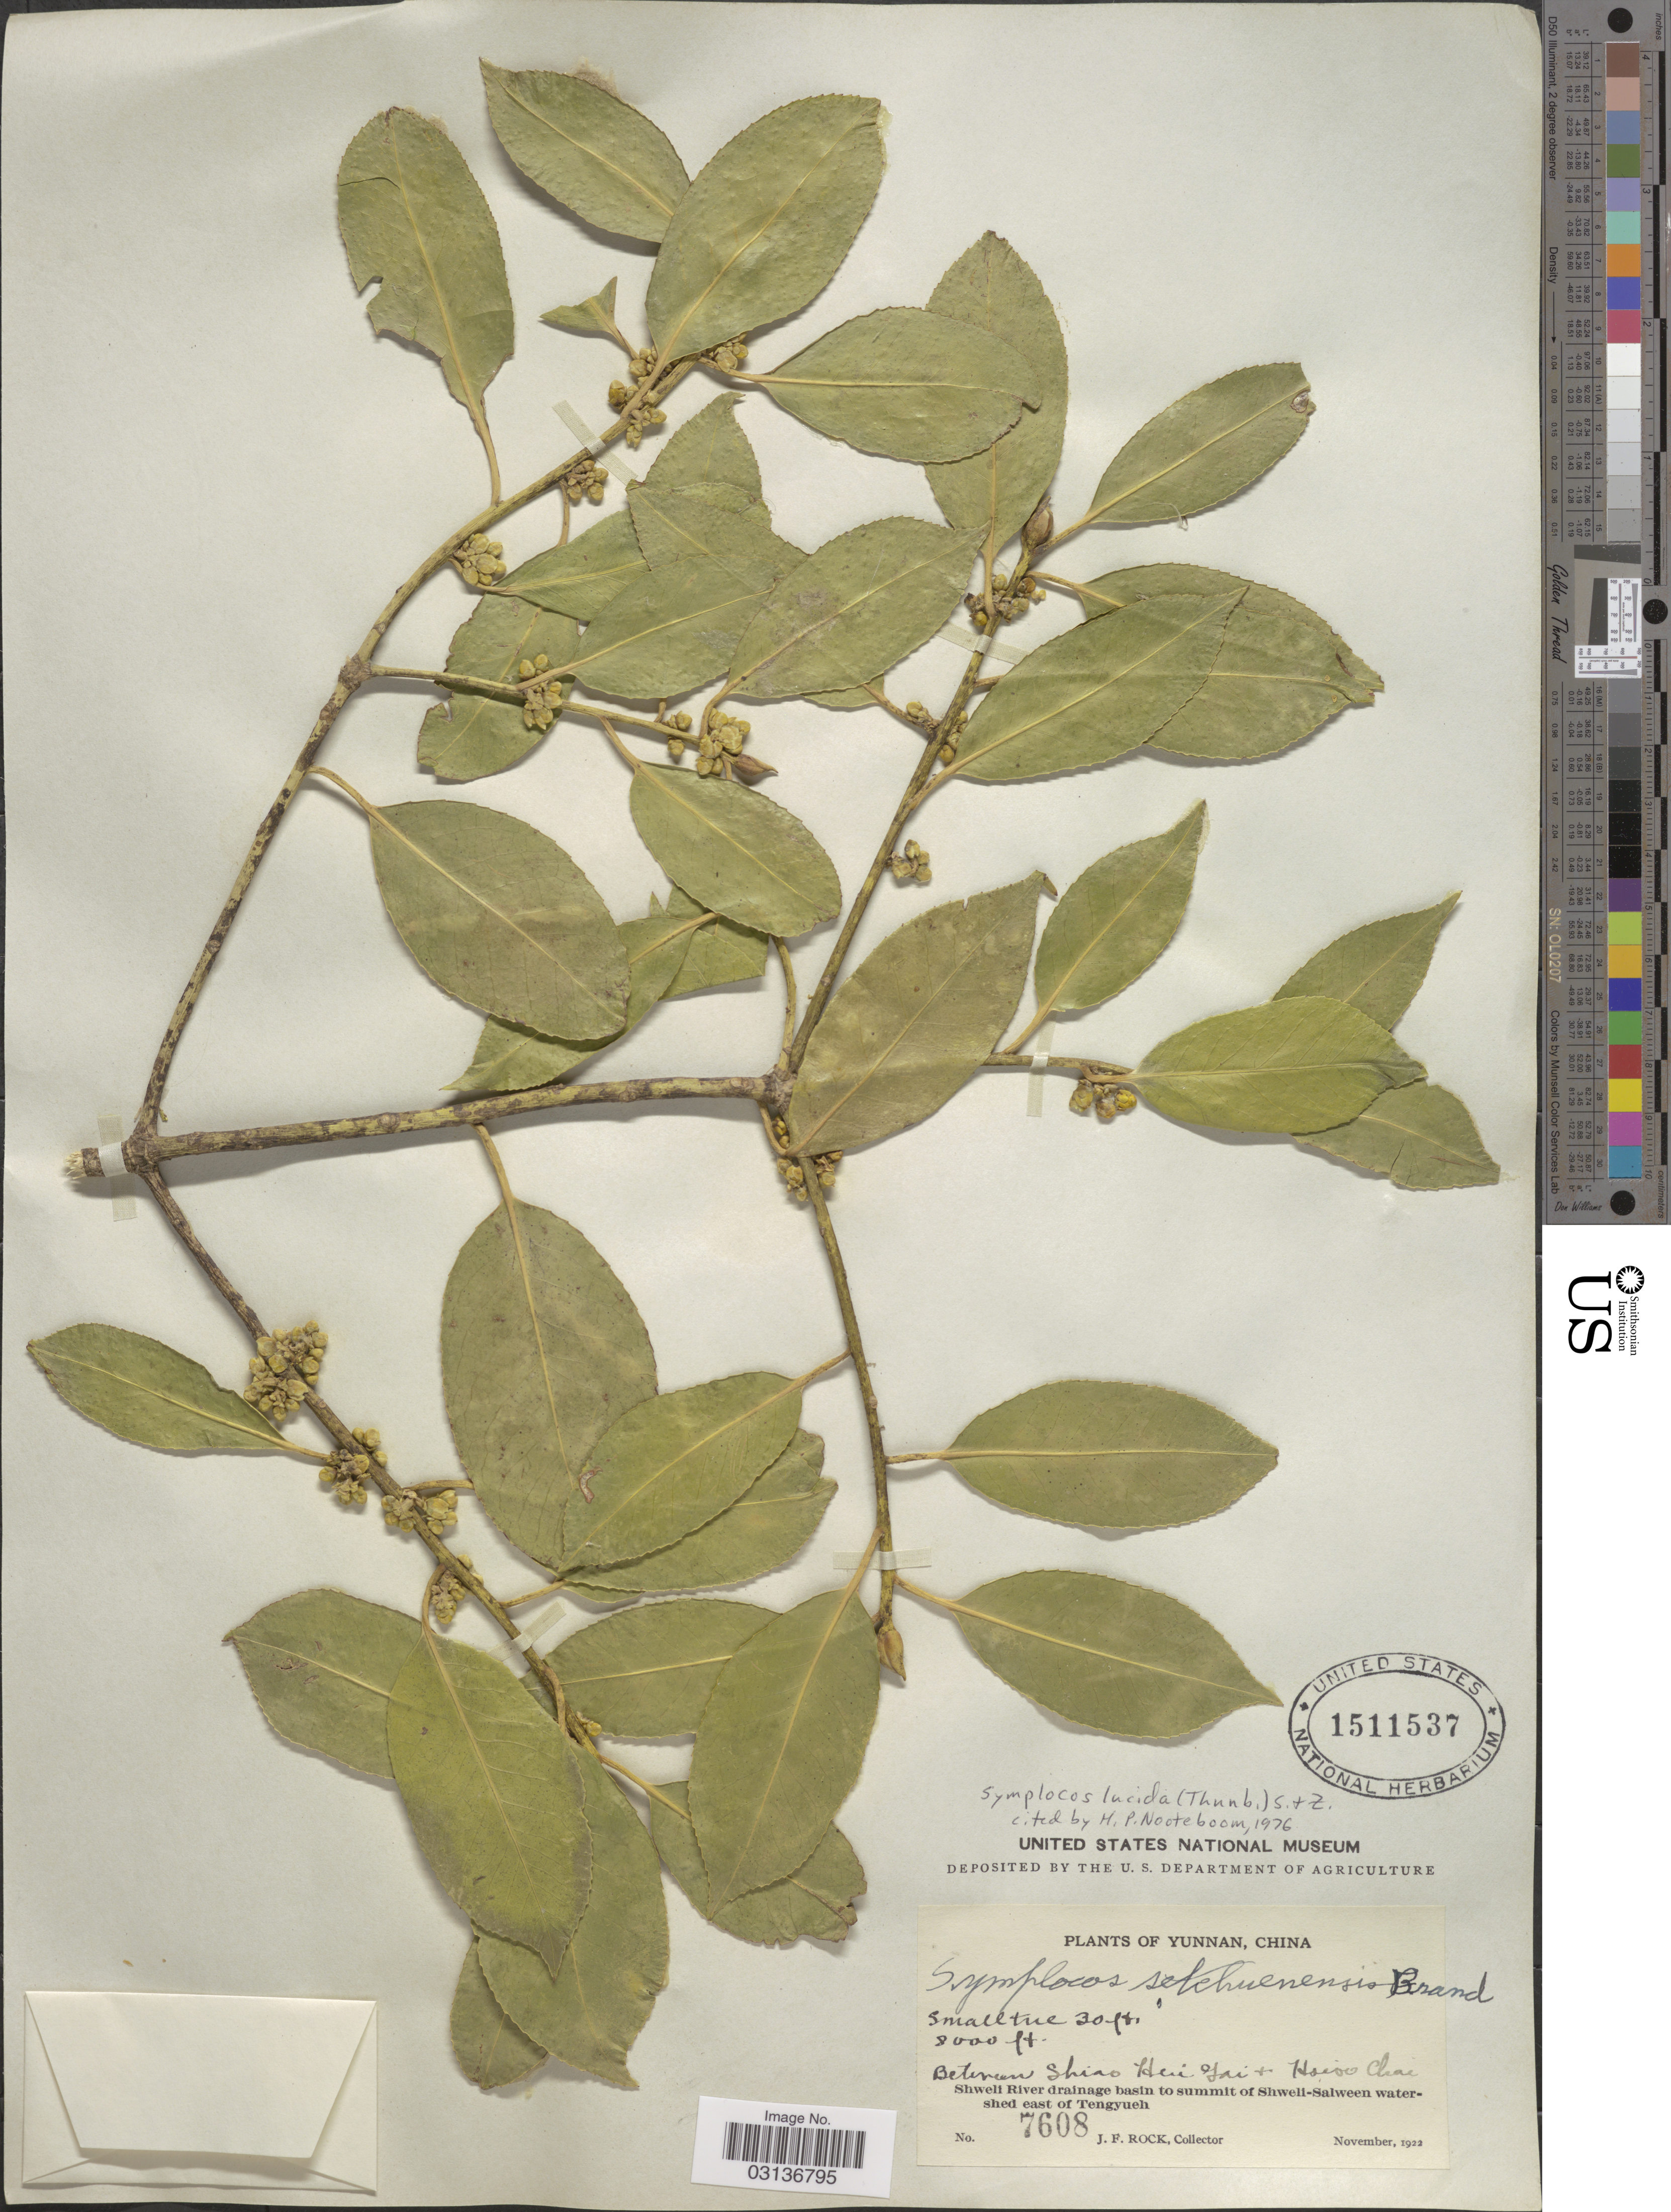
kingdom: Plantae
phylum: Tracheophyta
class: Magnoliopsida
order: Ericales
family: Symplocaceae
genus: Symplocos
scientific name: Symplocos lucida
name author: (Thurb.) Siebold & Zucc.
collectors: J. Rock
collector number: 7608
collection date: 1922-11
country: China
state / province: Yunnan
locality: Between Shiao Hei Yai + Haiso Chai. Shweli River drainage basin to summit of Shweli-Salween watershed east of Tengyueh.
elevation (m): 2438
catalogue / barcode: US 1511537